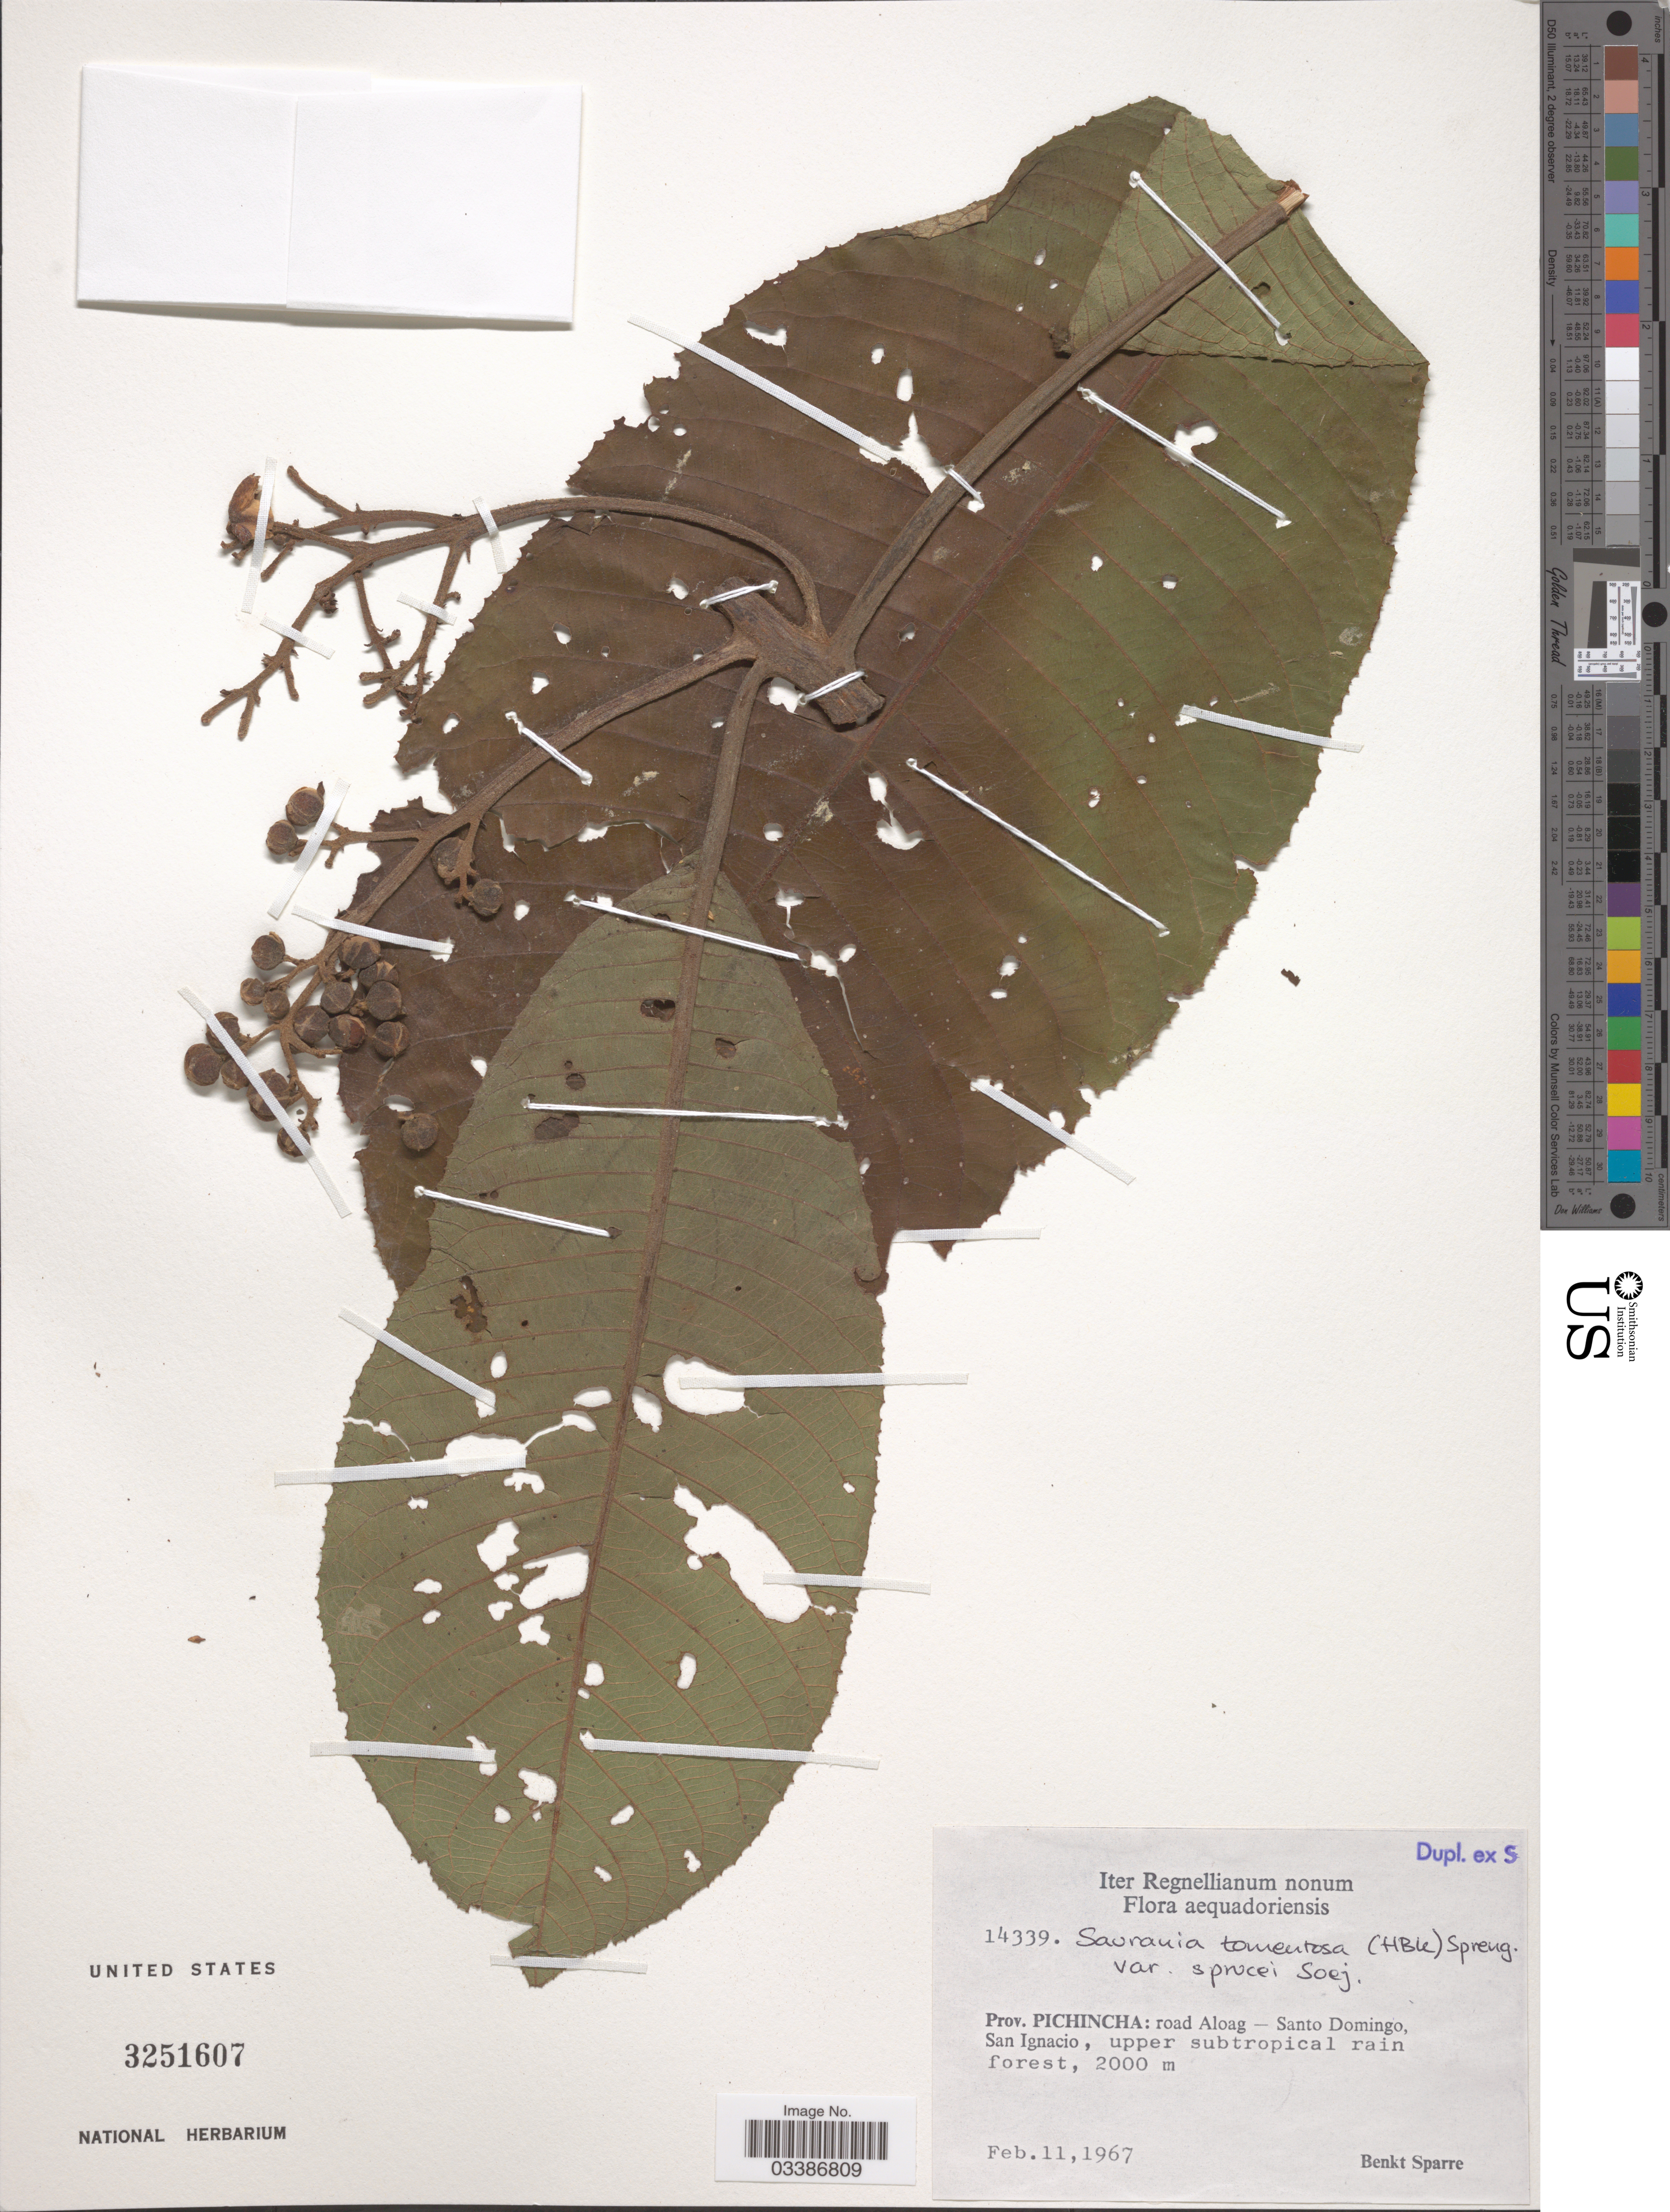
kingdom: Plantae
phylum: Tracheophyta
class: Magnoliopsida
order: Ericales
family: Actinidiaceae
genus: Saurauia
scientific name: Saurauia tomentosa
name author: (Kunth) Spreng.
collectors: B. Sparre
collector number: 14339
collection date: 1967-02-11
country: Ecuador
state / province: Pichincha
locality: Road Aloag - Santo Domingo, San Ignacio, upper subtropical rainforest.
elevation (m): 2000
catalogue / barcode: US 3251607